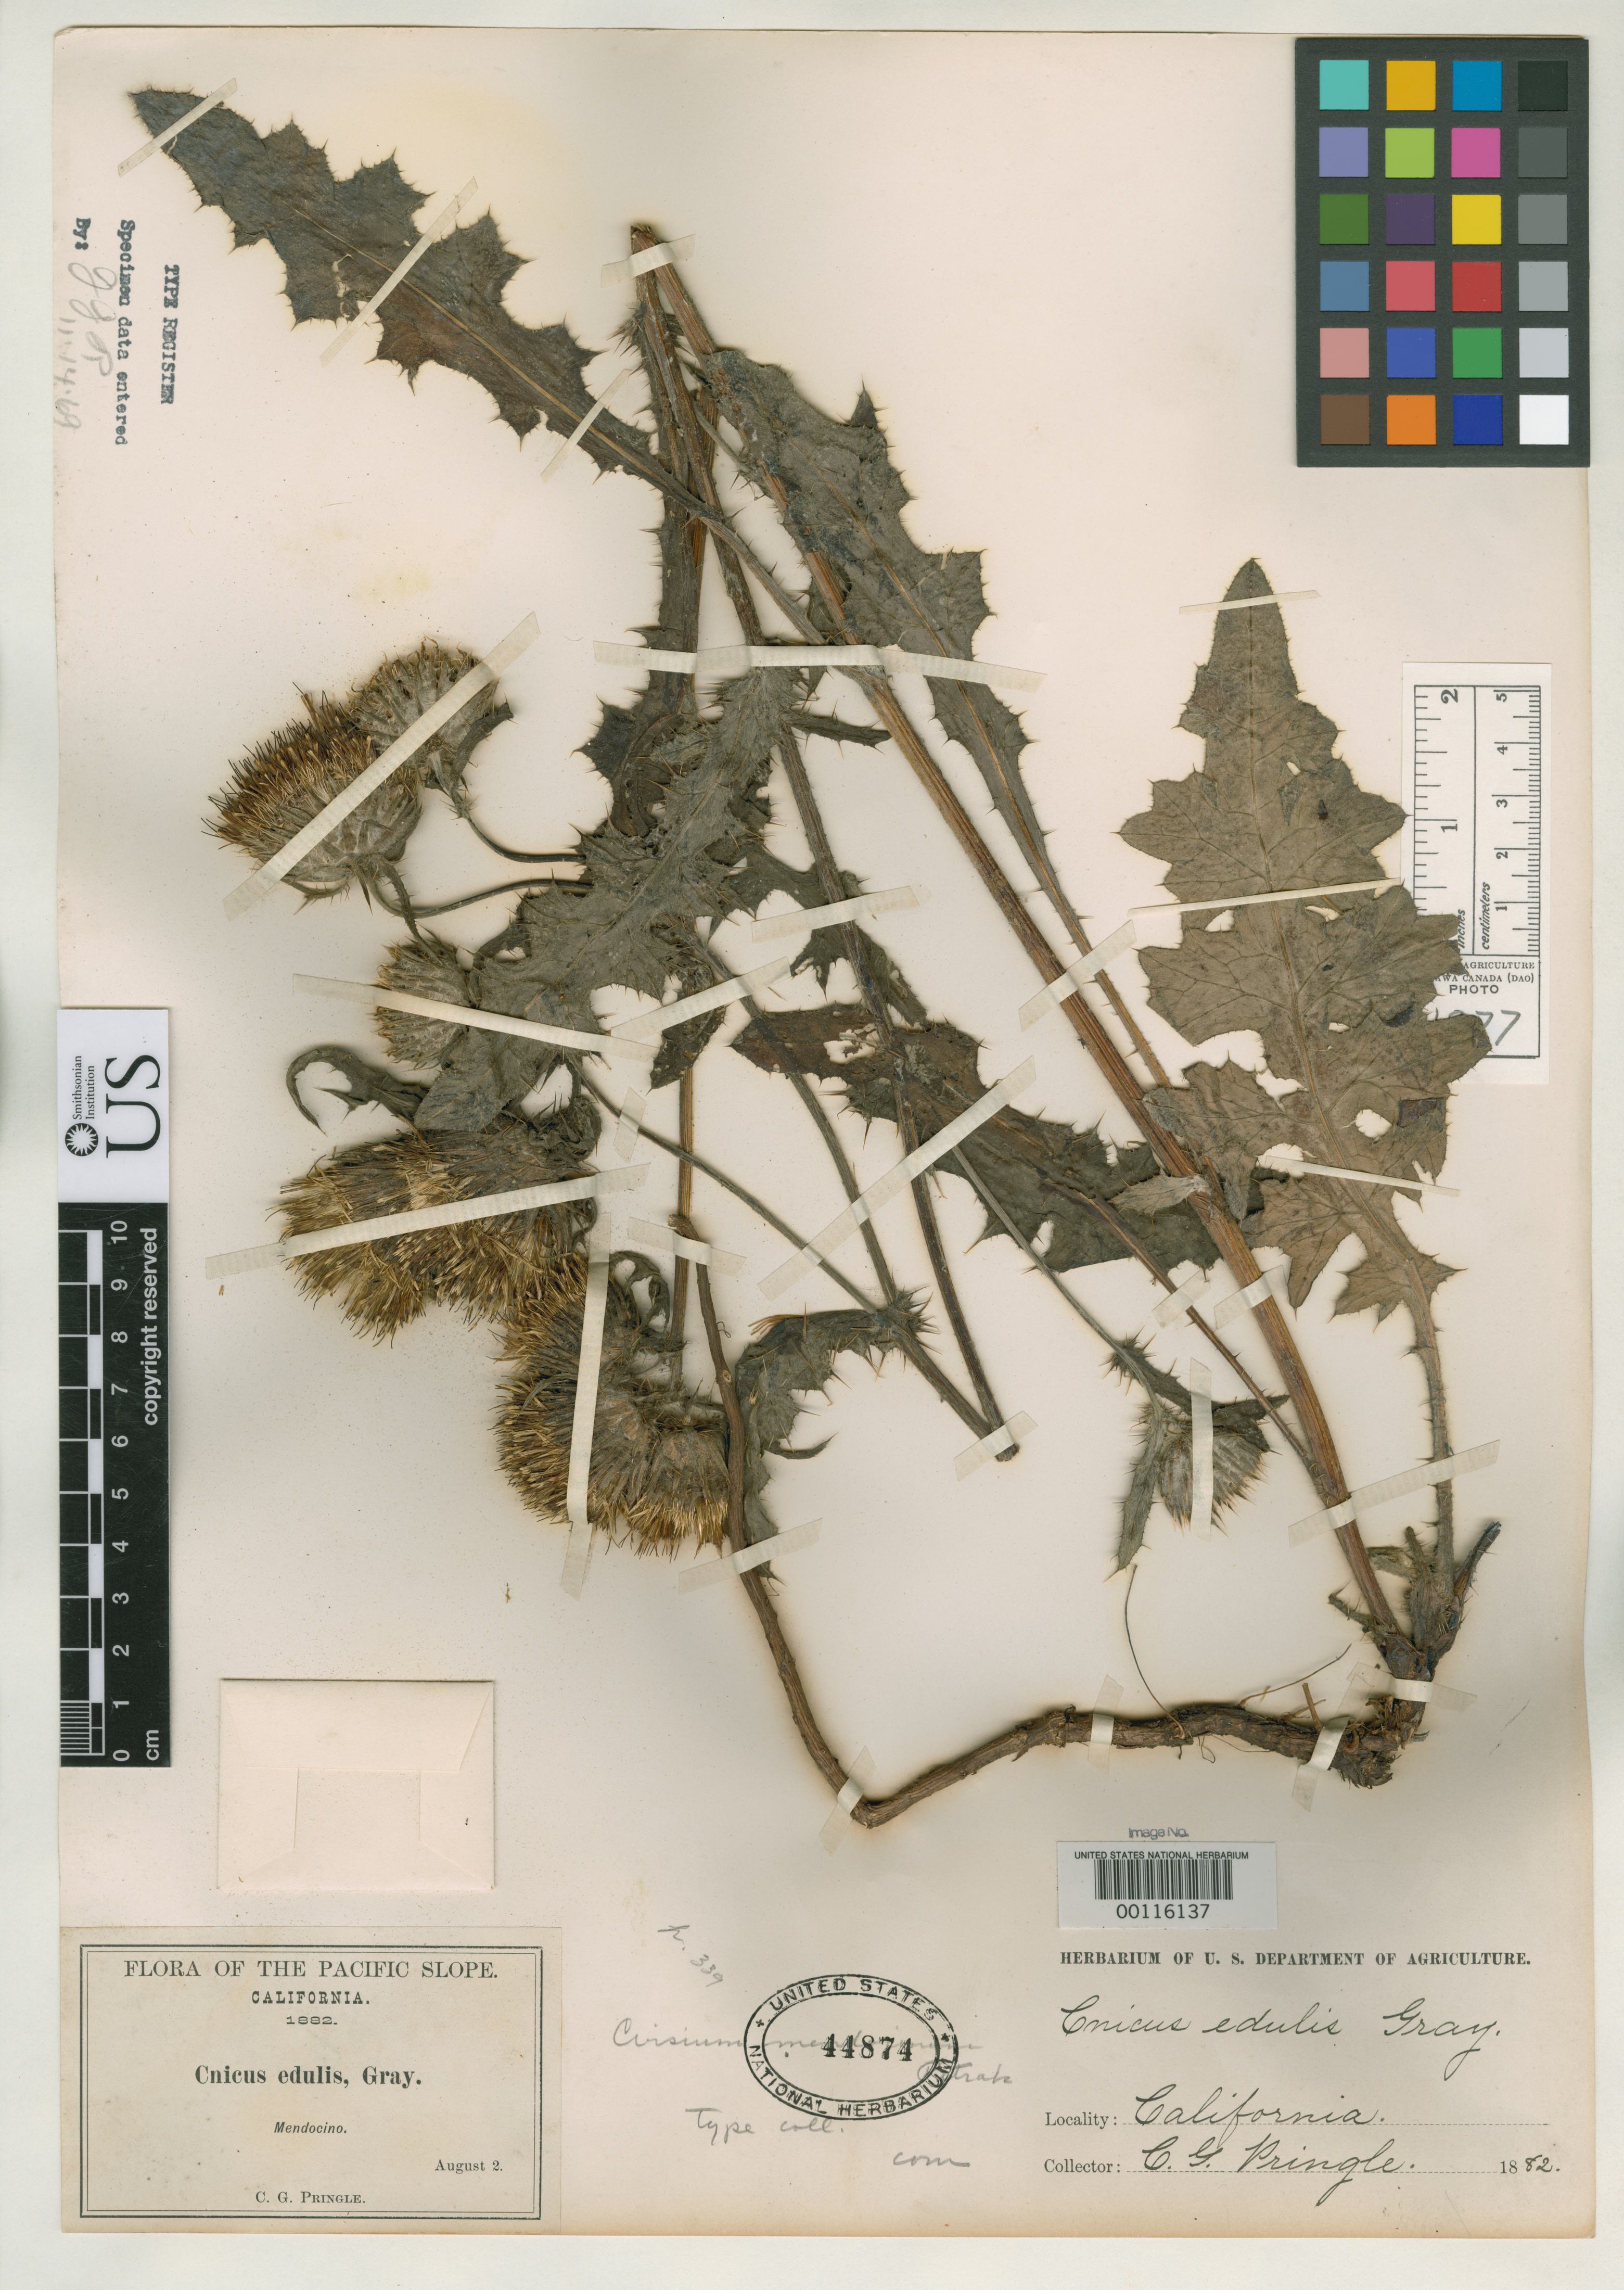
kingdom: Plantae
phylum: Tracheophyta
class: Magnoliopsida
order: Asterales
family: Asteraceae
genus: Cirsium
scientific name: Cirsium mendocinum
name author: Petr.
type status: Type Collection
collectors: C. G. Pringle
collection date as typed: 02 Aug 1882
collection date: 1882-08-02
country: United States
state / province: California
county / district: Mendocino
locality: Mendocino.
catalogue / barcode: US 44874